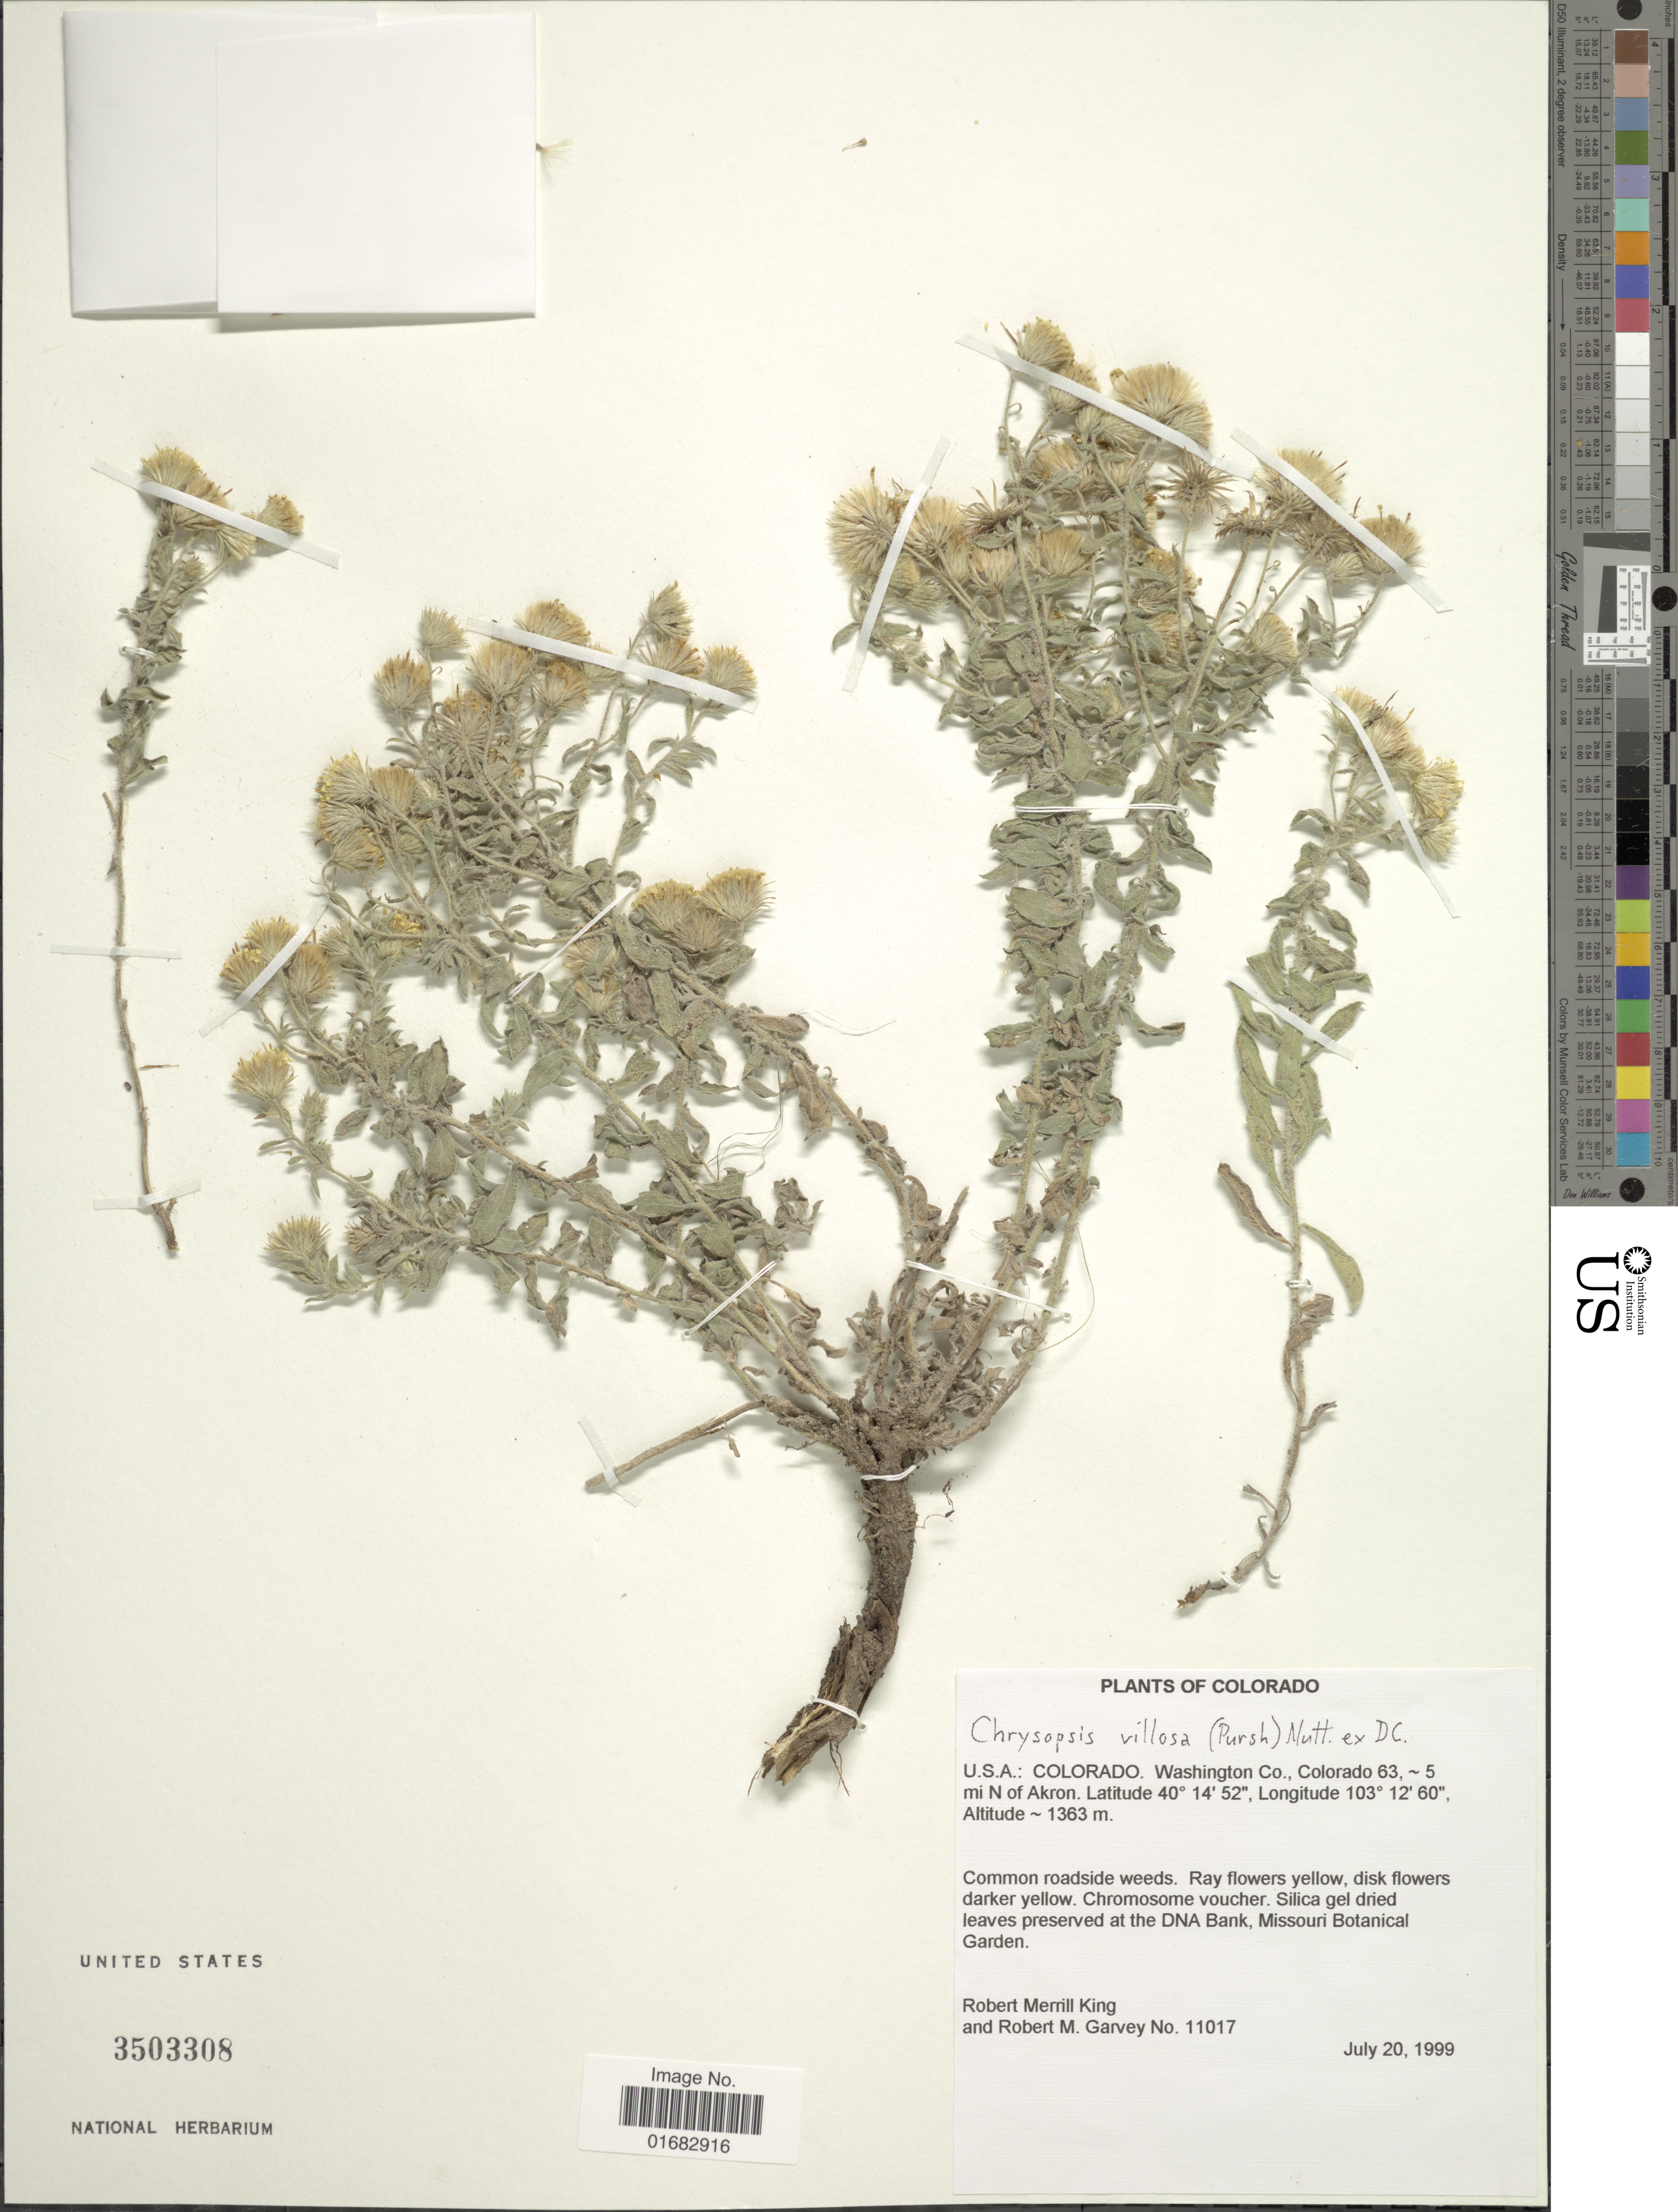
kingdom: Plantae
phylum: Tracheophyta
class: Magnoliopsida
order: Asterales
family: Asteraceae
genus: Heterotheca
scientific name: Heterotheca villosa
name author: (Pursh) Shinners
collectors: R. M. King & R. Garvey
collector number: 11017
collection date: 1999-07-20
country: United States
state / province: Colorado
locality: Washington Co., Colorado 63, 5 mi N of Akron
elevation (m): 1363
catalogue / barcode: US 3503308